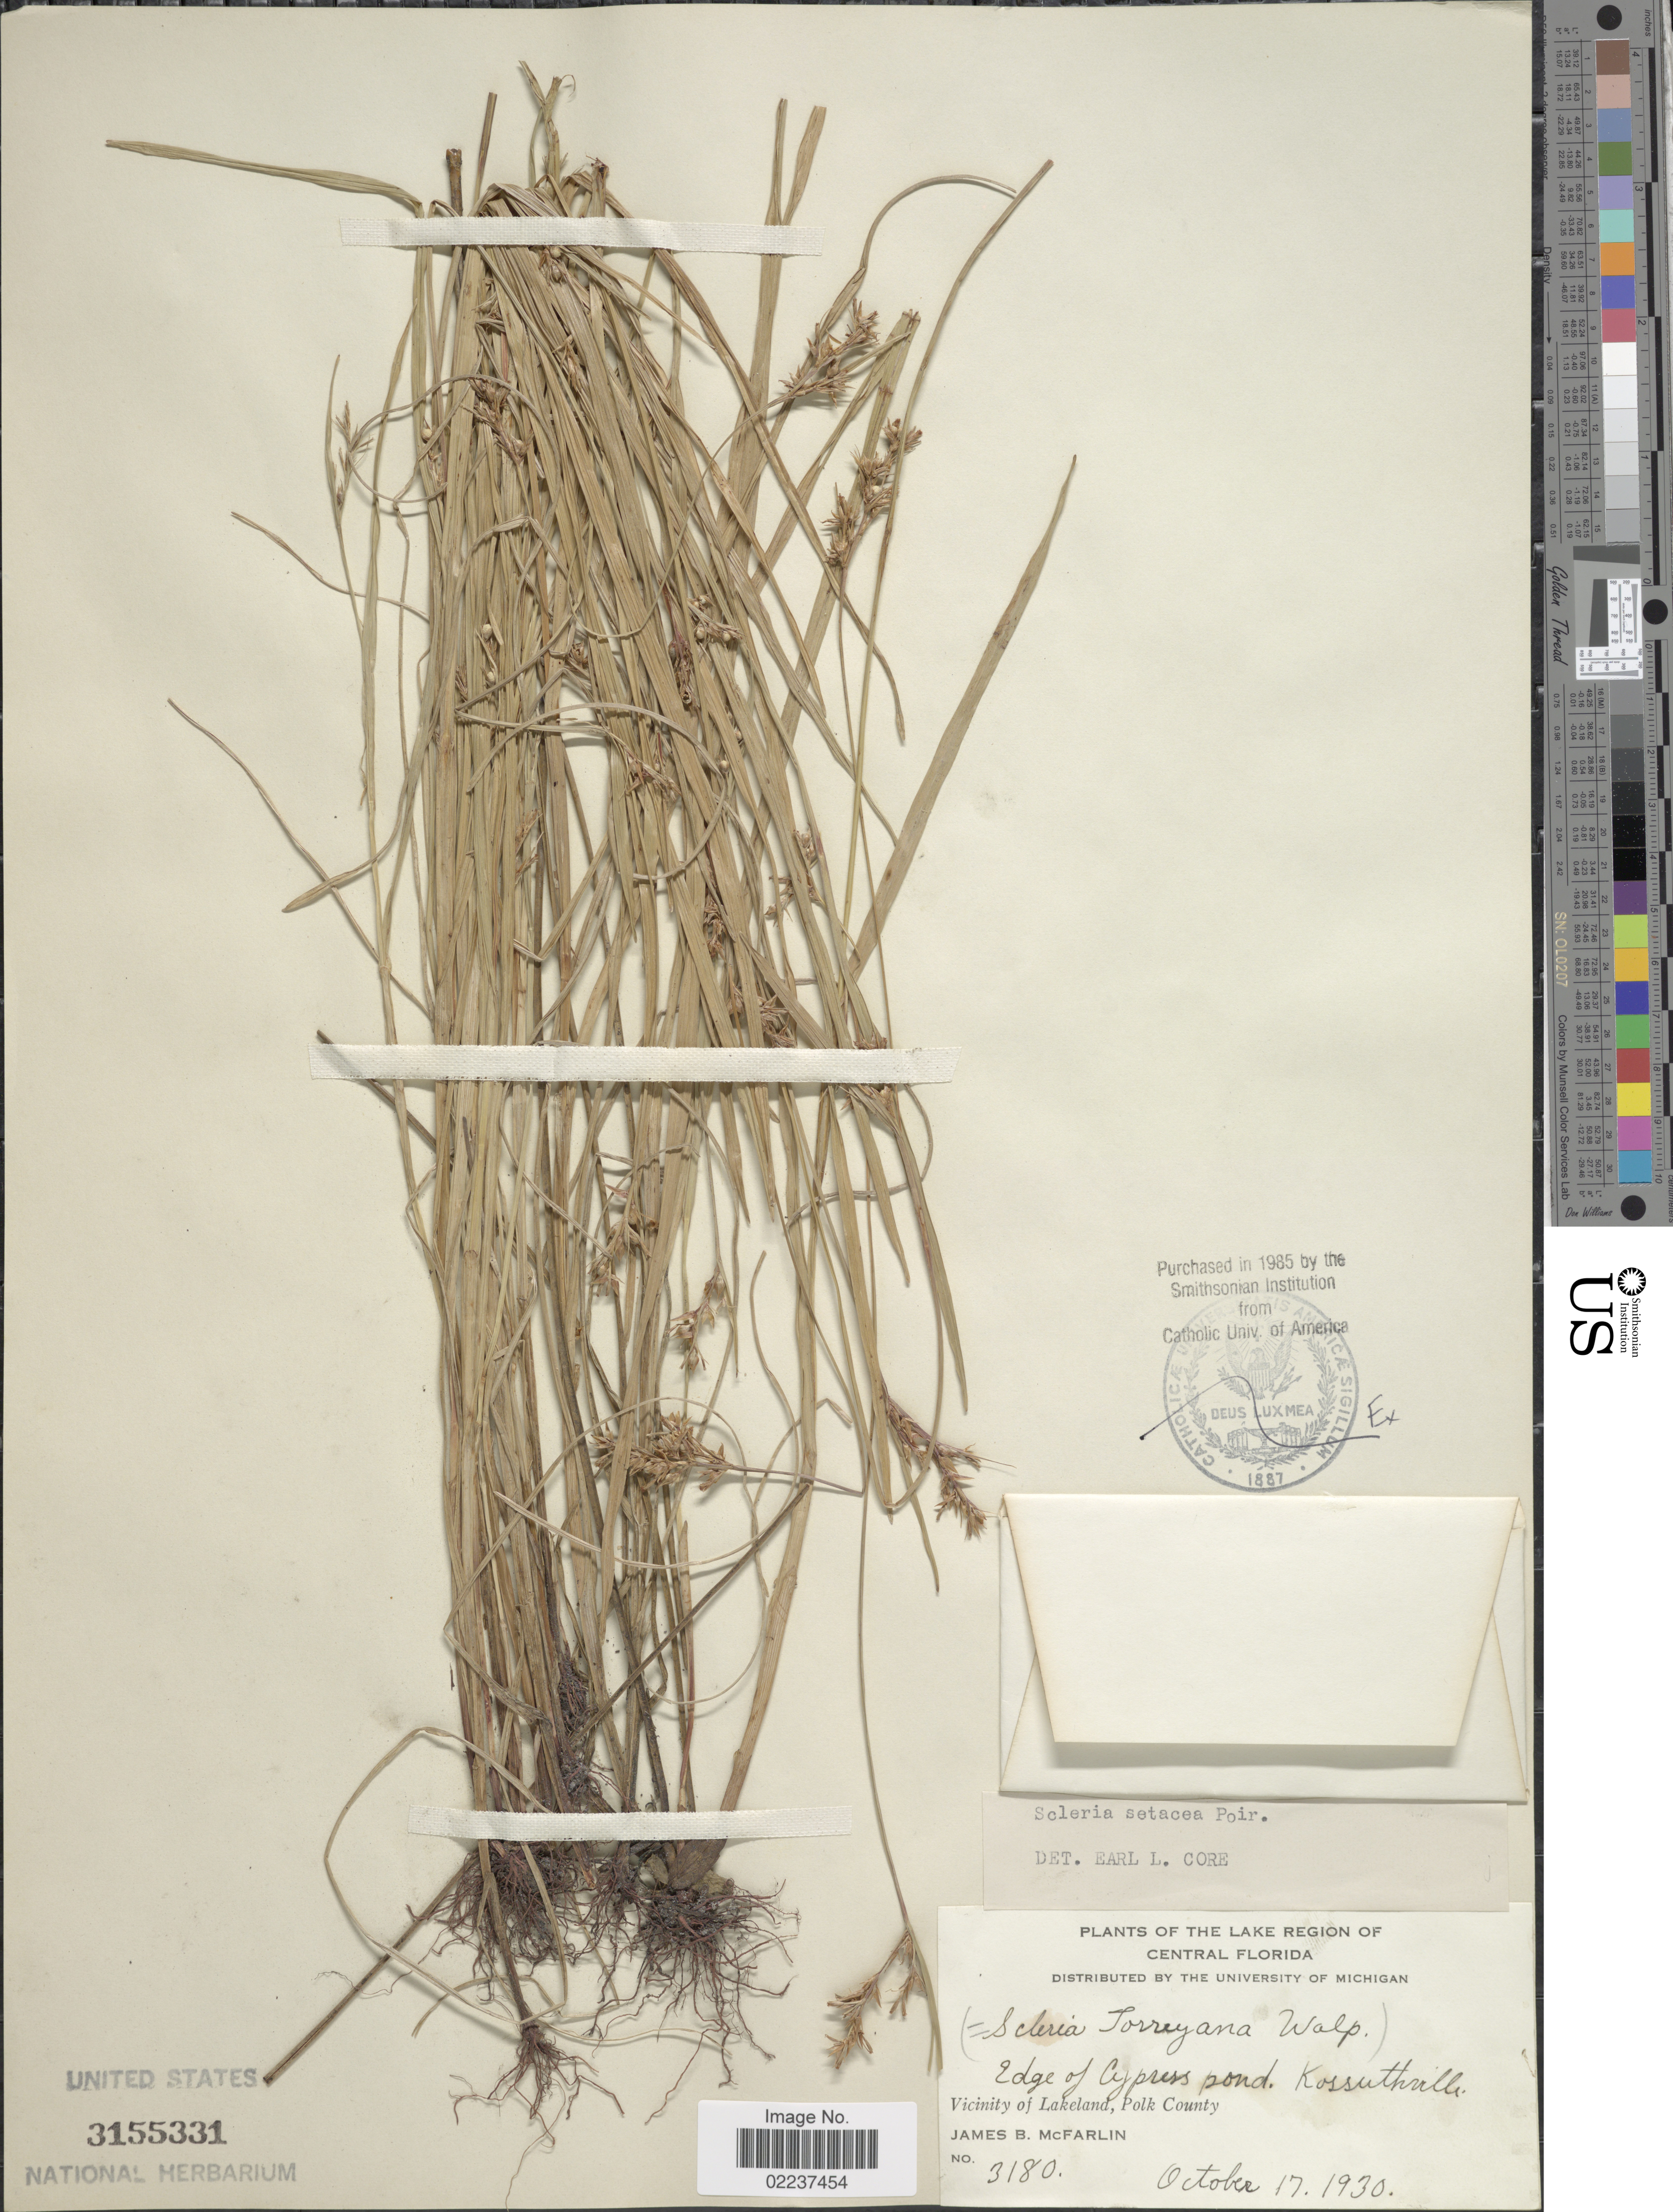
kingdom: Plantae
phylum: Tracheophyta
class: Liliopsida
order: Poales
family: Cyperaceae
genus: Scleria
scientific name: Scleria muehlenbergii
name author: Steud.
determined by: Strong, Mark T., (BOT), Smithsonian Institution - National Museum of Natural History (UNITED STATES)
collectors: J. McFarlin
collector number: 3180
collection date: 1930-10-17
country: United States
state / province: Florida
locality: The Lake Region of Central Florida, Edge of Cypress pond. Kossuthville, Vicinity of Lakeland, Polk County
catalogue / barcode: US 3155331